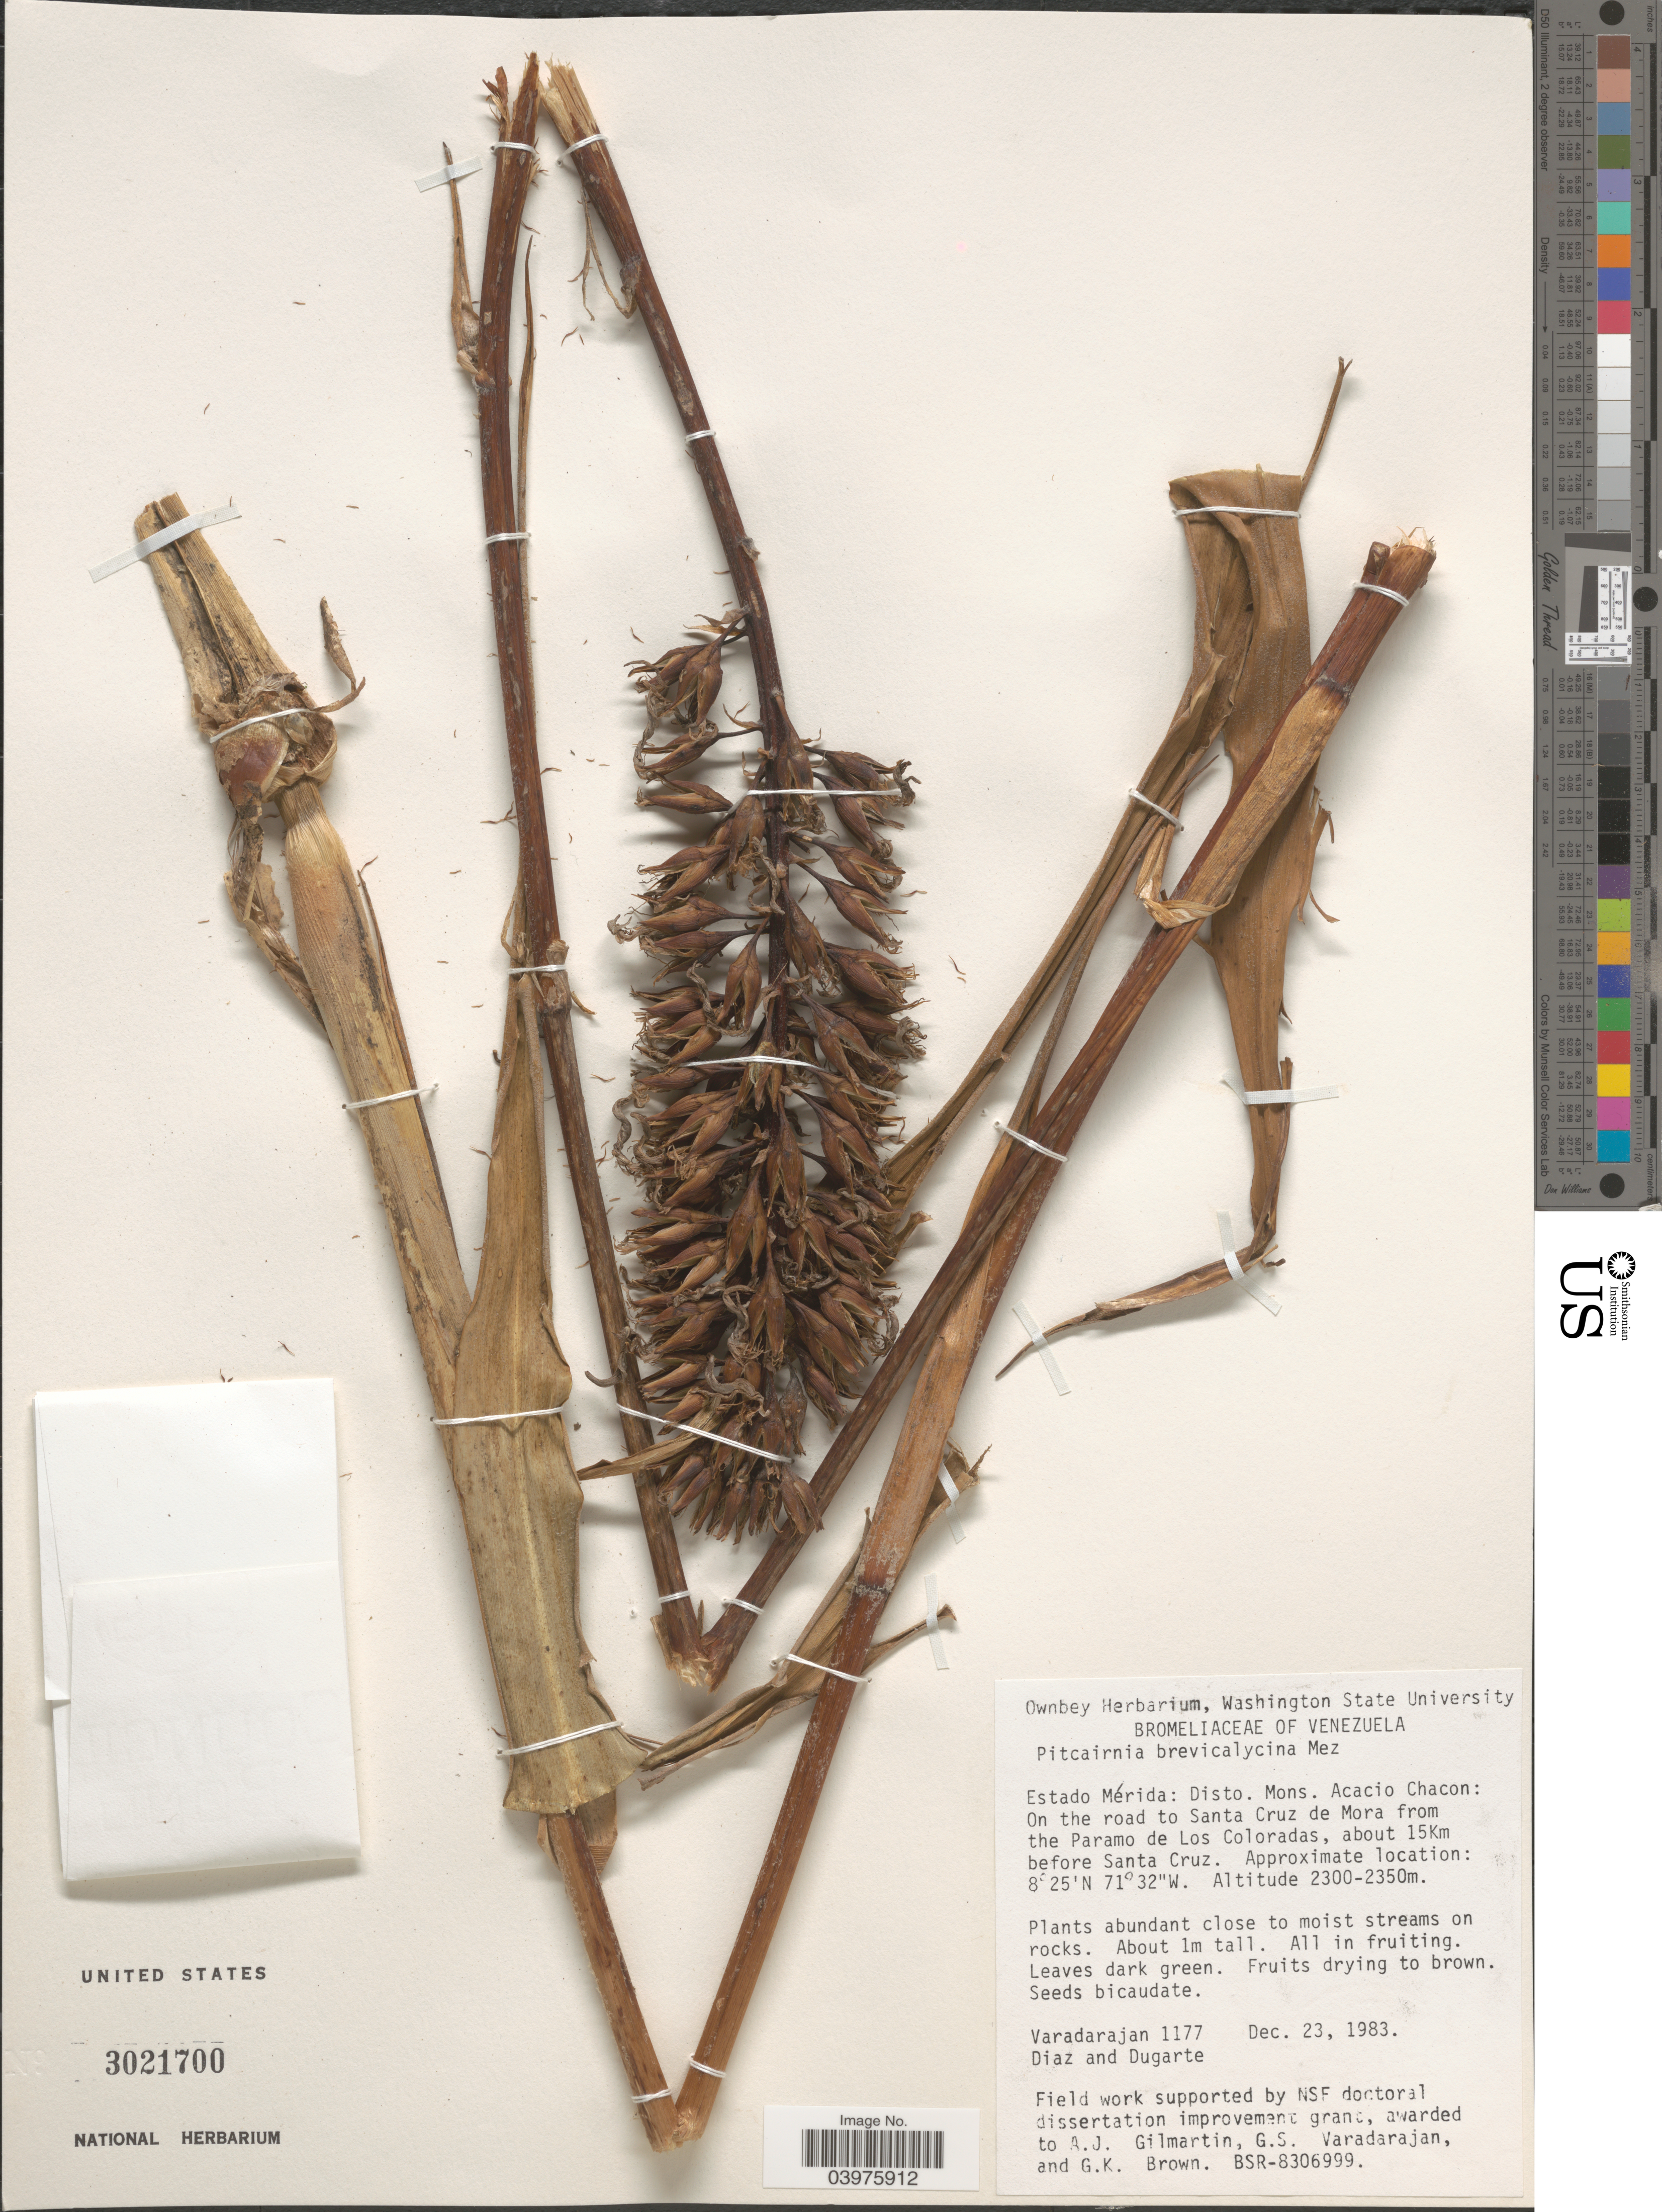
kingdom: Plantae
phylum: Tracheophyta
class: Liliopsida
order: Poales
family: Bromeliaceae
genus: Pitcairnia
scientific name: Pitcairnia brevicalycina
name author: Mez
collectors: G. S. Varadarajan, Diaz & Dugarte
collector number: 1177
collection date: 1983-12-23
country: Venezuela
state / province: Merida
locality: Disto. Mons. Acacio Chacon: On the road to Santa Cruz de Mora from the Paramo de Los Colorados, about 15Km before Santa Cruz.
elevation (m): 2300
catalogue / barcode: US 3021700